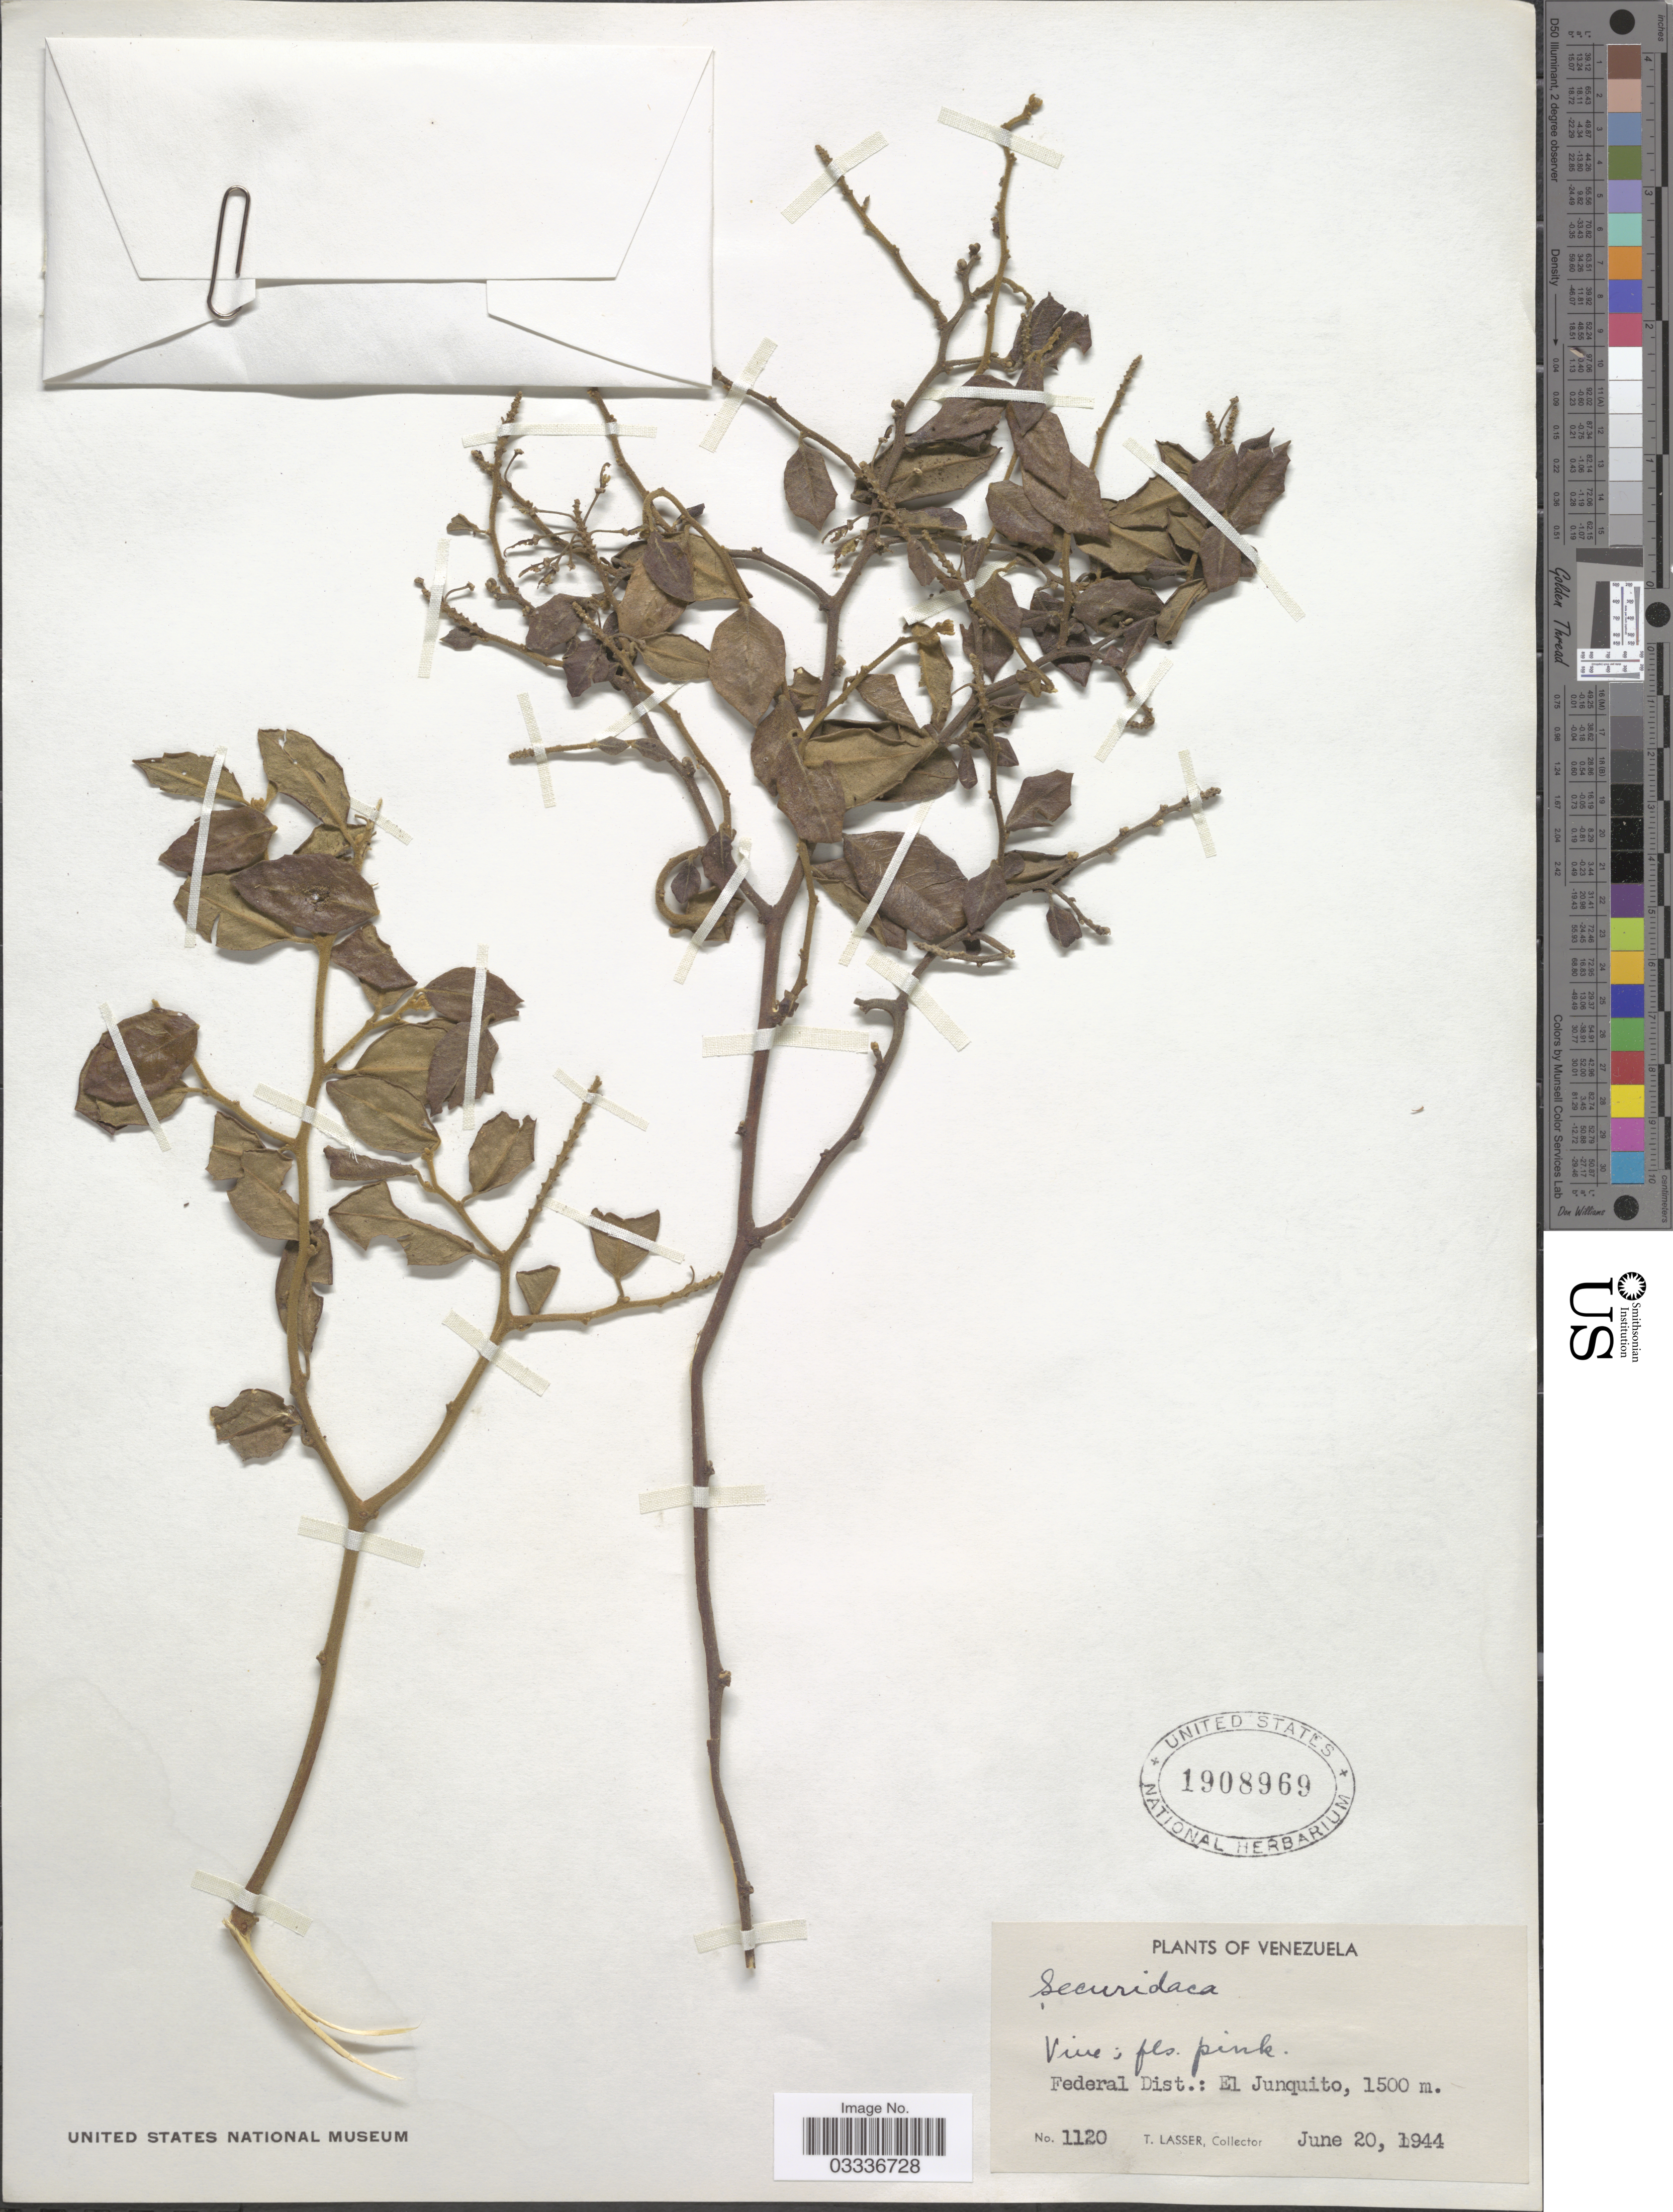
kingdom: Plantae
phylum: Tracheophyta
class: Magnoliopsida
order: Fabales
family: Polygalaceae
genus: Securidaca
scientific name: Securidaca sp.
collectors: T. Lasser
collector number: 1120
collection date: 1944-06-20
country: Venezuela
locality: Federal Dist.: El Junquito.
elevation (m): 1500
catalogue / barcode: US 1908969